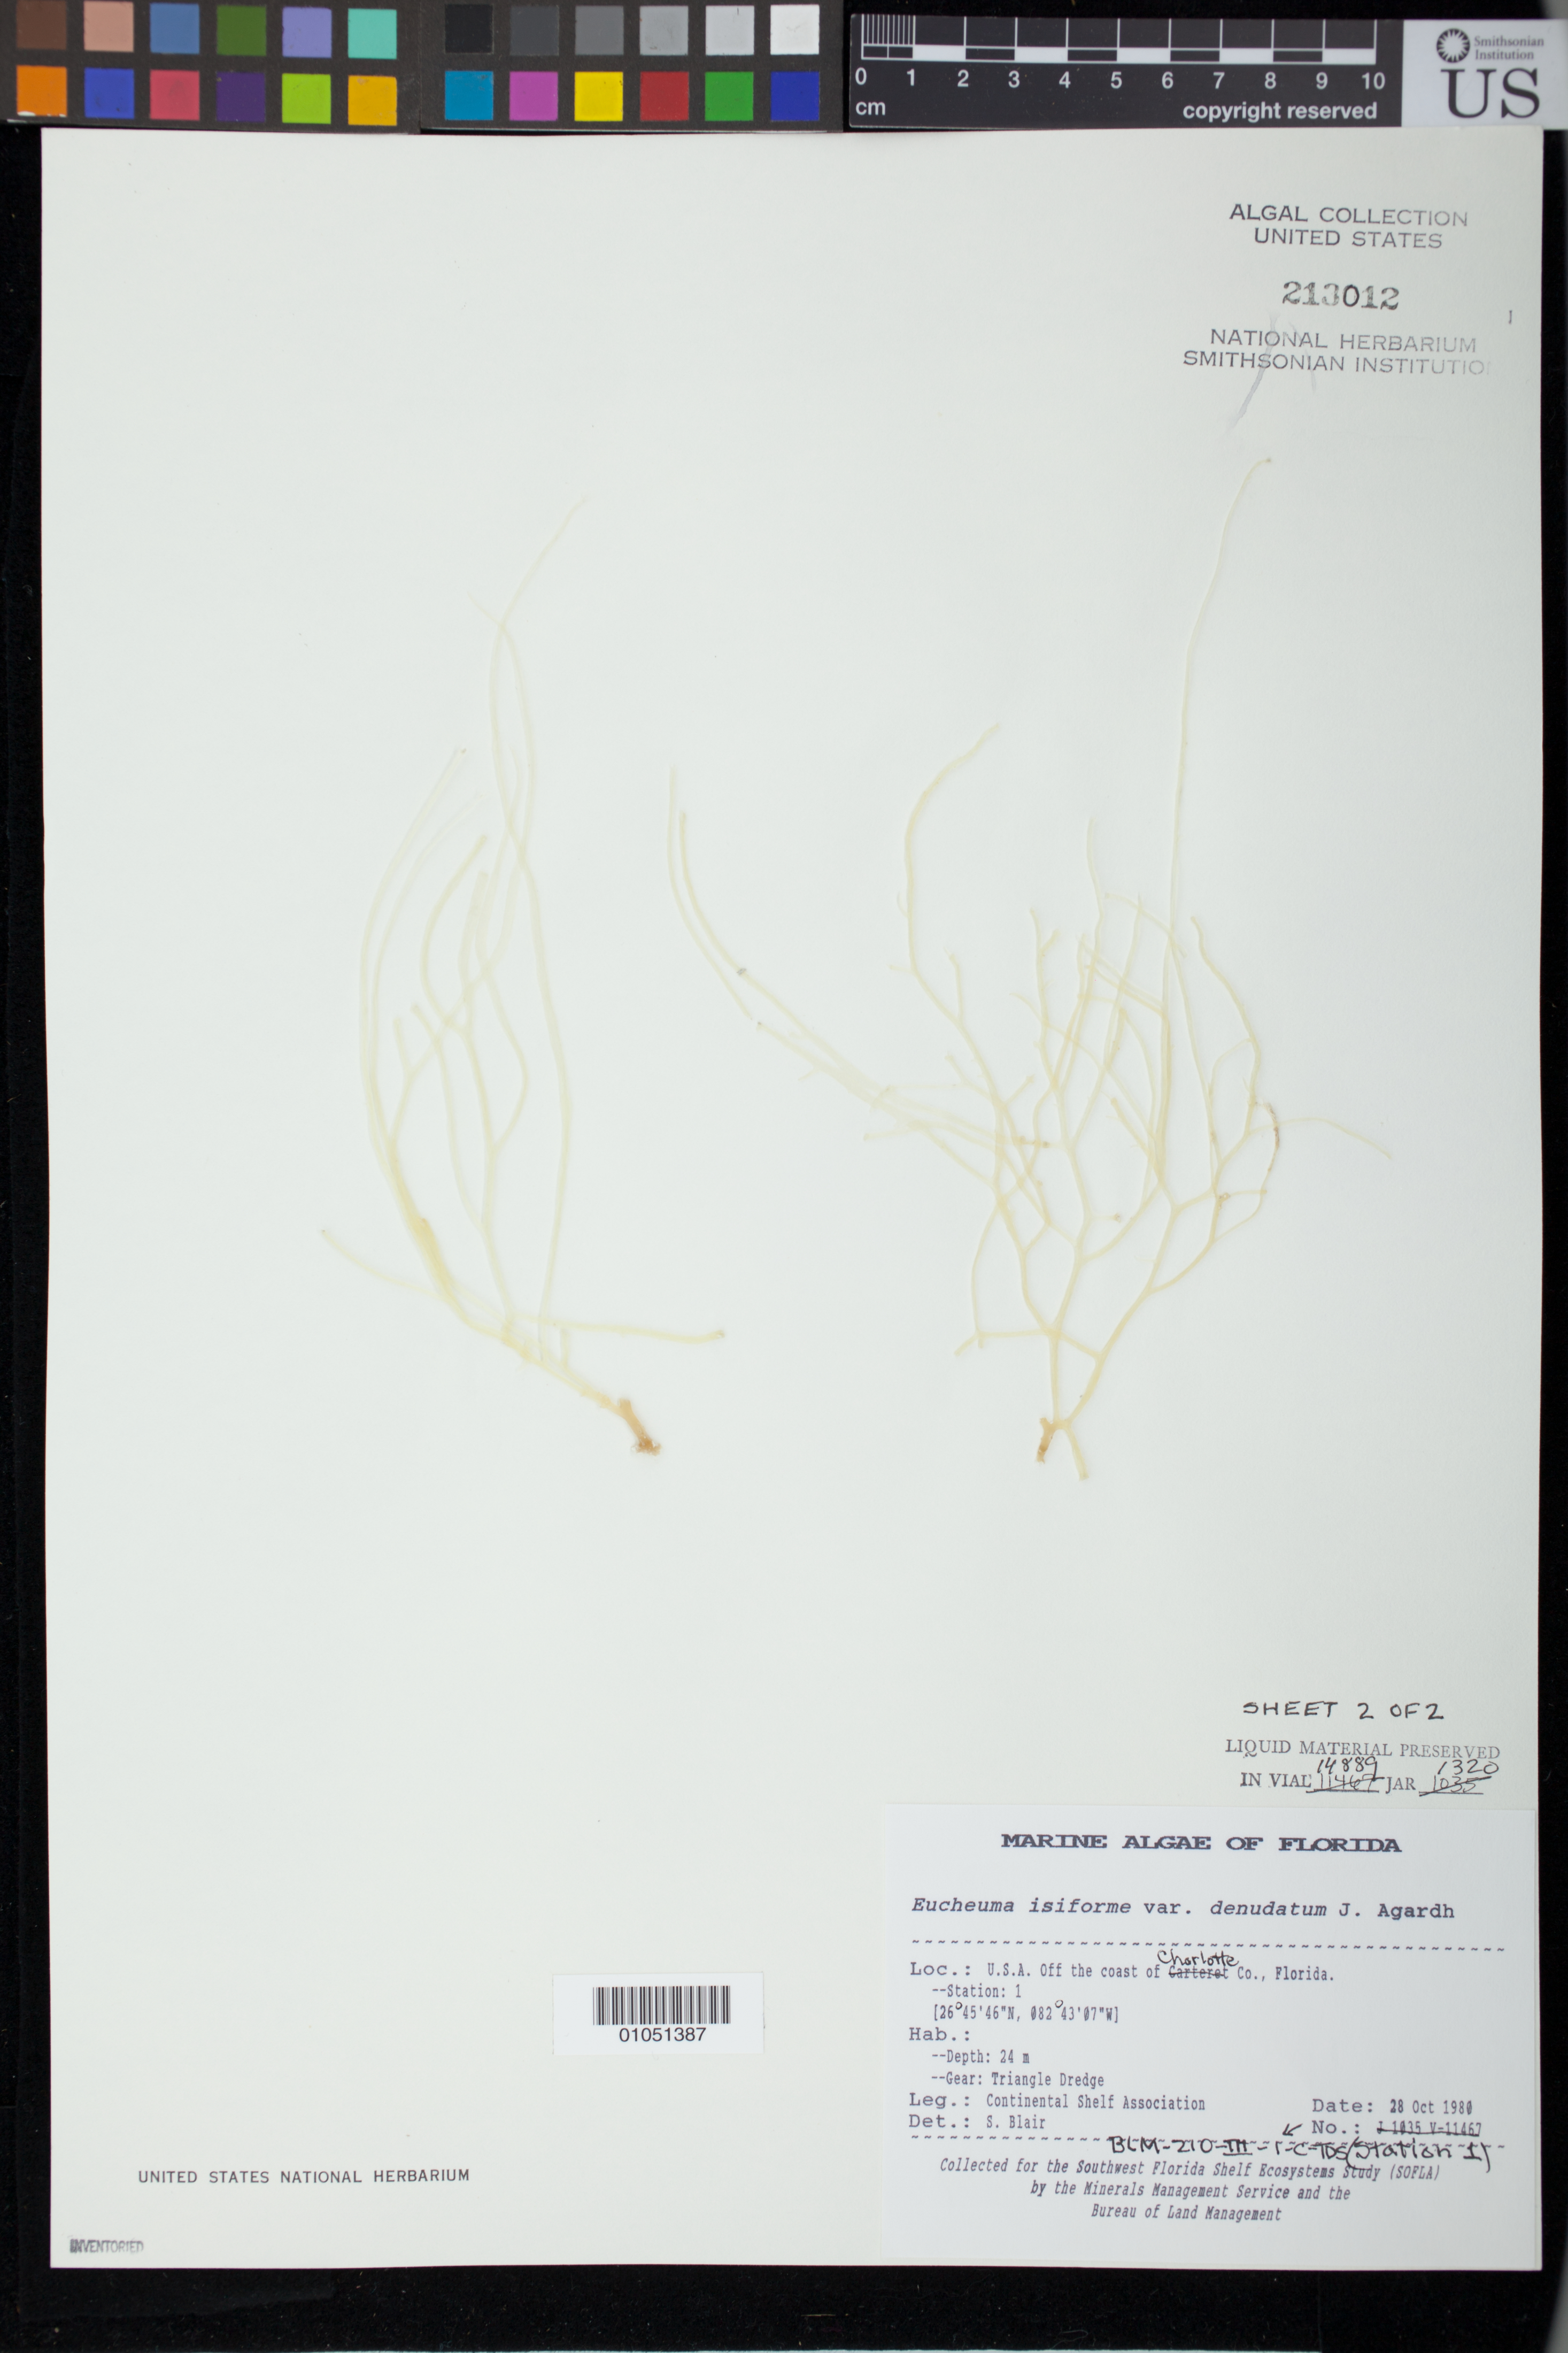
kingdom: Plantae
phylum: Rhodophyta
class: Florideophyceae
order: Gigartinales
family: Solieriaceae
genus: Eucheumatopsis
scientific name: Eucheumatopsis isiformis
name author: (C. Agardh) M.L. Núñez-Resendiz et al.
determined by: Algae name updating Project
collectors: Continental Shelf Associates Inc.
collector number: BLM-210-III-1-C-TDS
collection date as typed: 28 Oct 1980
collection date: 1980-10-28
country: United States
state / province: Florida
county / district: Charlotte County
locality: Gulf of Mexico off the coast of Charlotte County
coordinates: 26 45'46"N, 82 43'07"W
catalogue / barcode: US 213012